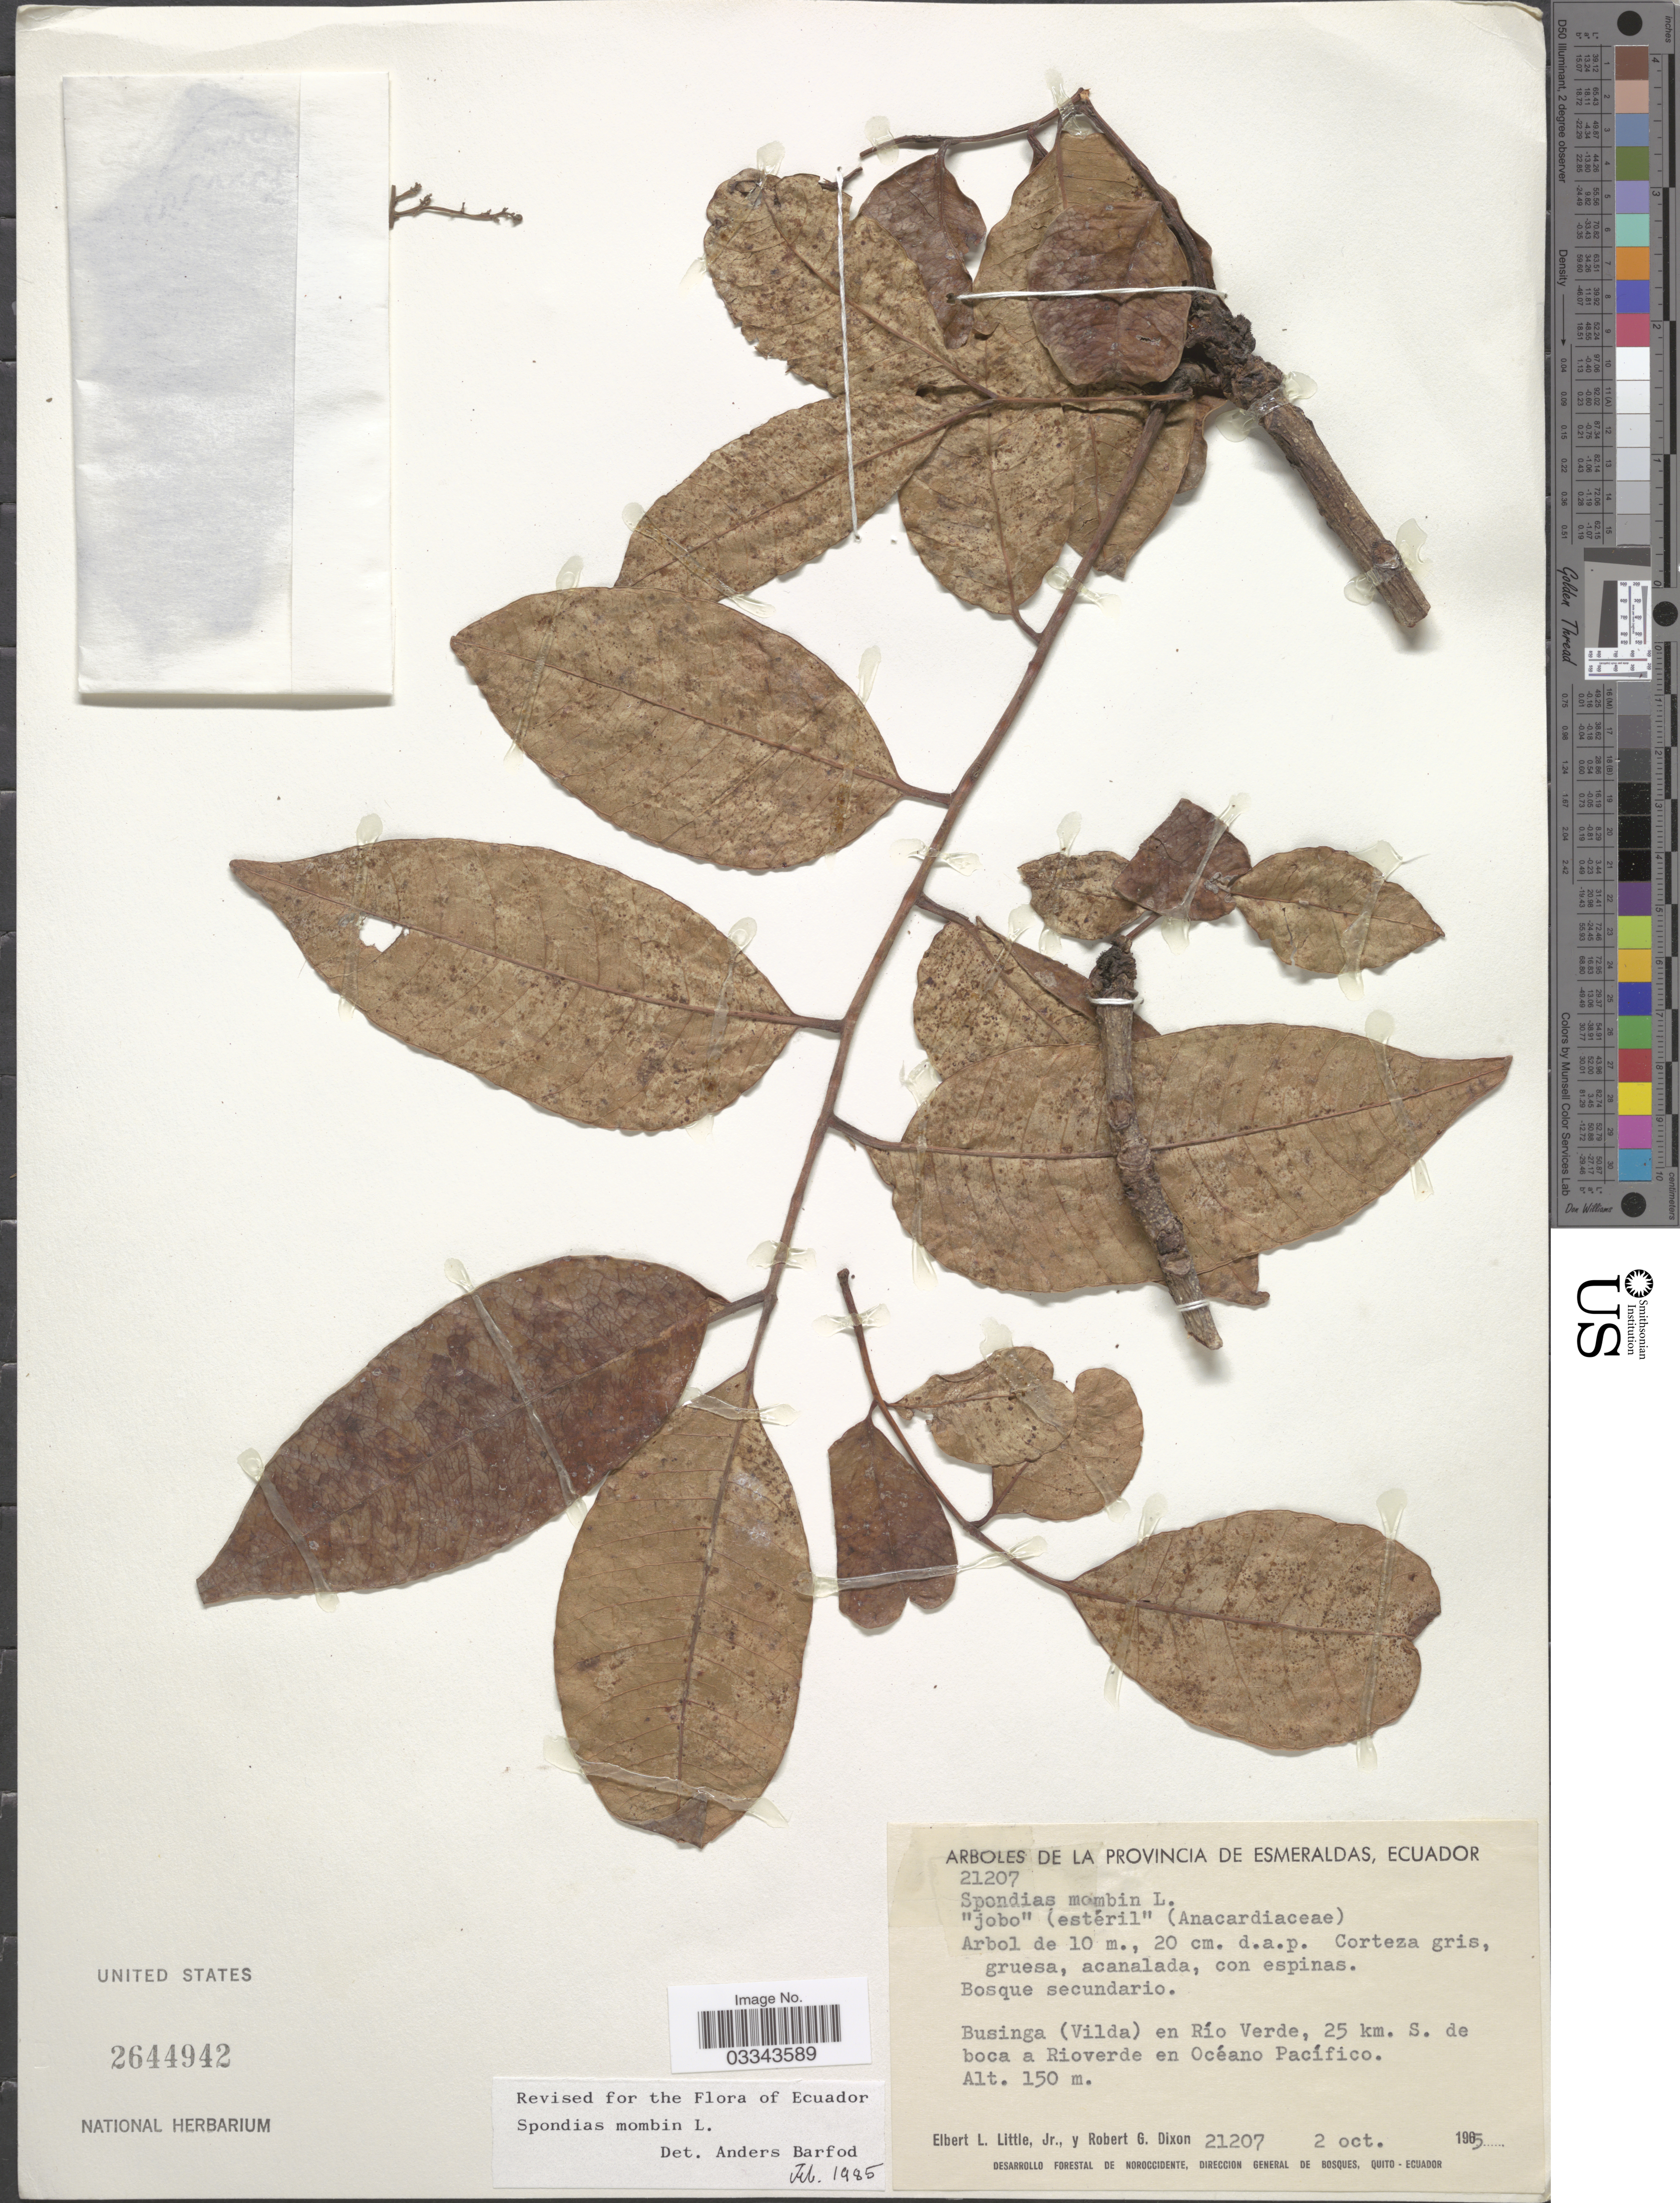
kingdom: Plantae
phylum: Tracheophyta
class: Magnoliopsida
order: Sapindales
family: Anacardiaceae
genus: Spondias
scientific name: Spondias mombin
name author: L.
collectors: E. L. Little & R. G. Dixon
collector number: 21207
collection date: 1965-10-02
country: Ecuador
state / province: Esmeraldas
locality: Businga (Vilda) en Río Verde, 25 km. S. de boca a Rioverde en Océano Pacífico.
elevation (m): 150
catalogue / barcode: US 2644942